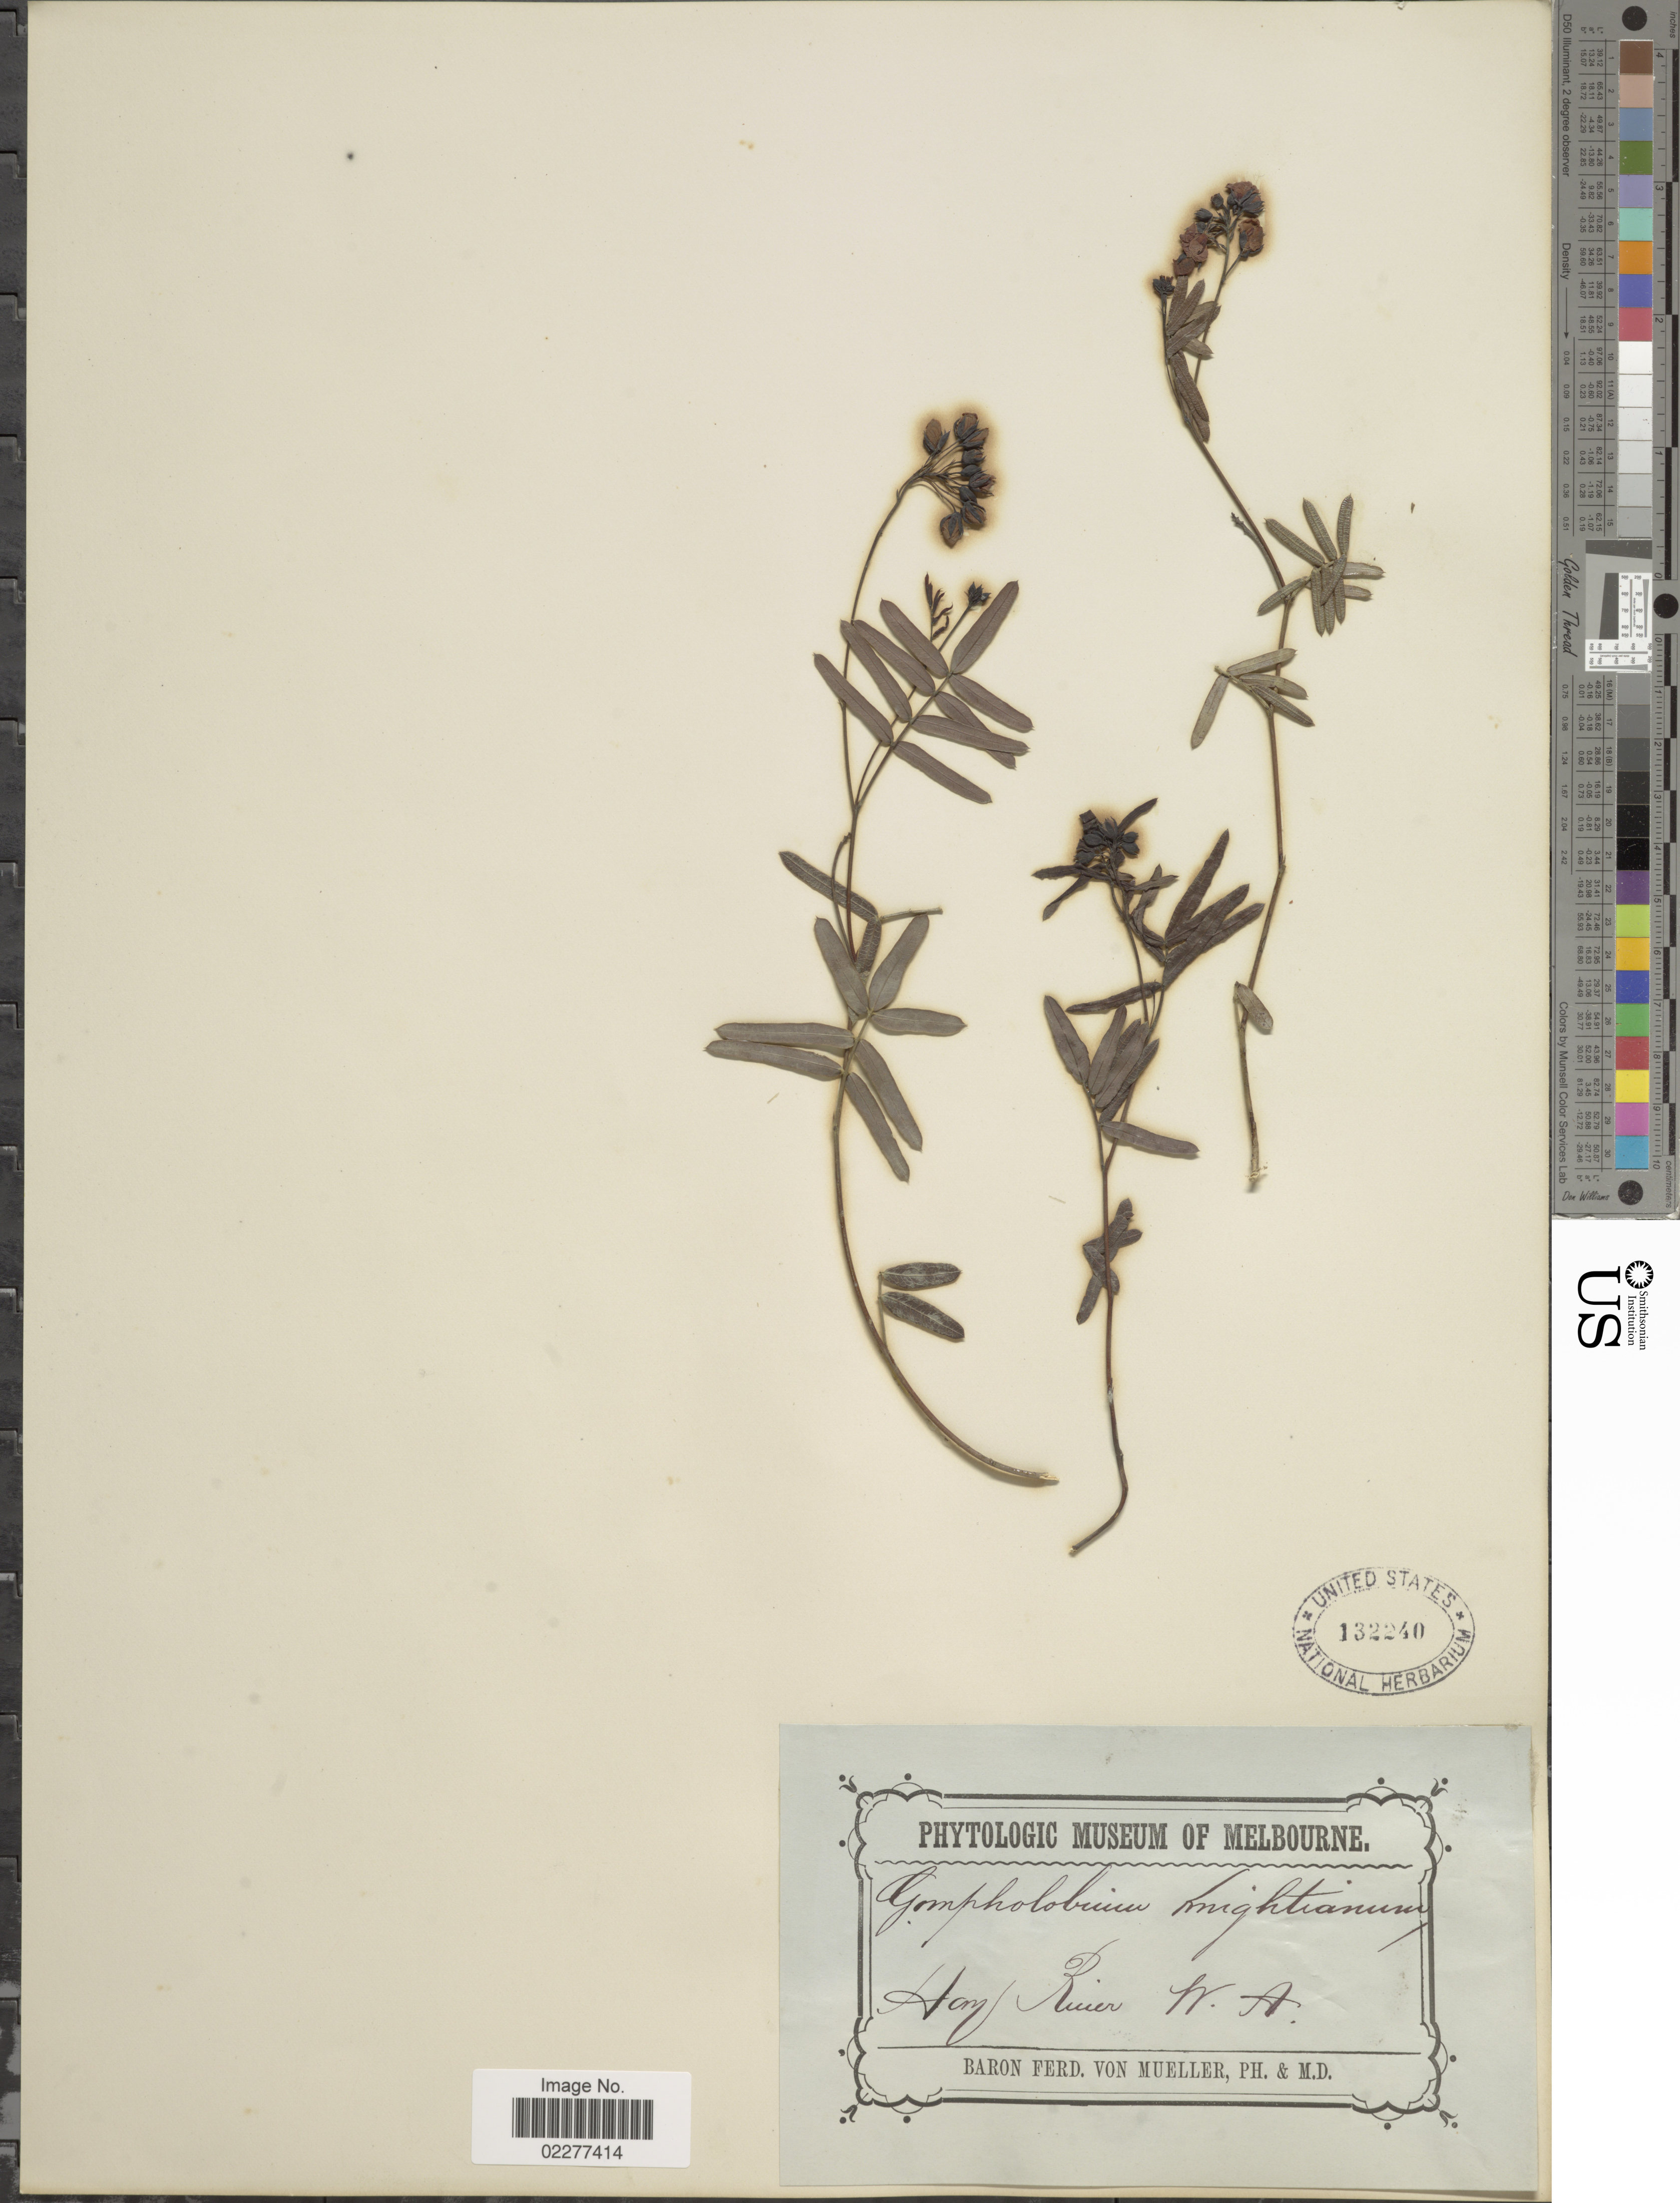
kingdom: Plantae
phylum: Tracheophyta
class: Magnoliopsida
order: Fabales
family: Fabaceae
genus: Gompholobium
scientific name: Gompholobium knightianum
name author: Lindl.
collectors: F. von Mueller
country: Australia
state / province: Western Australia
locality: Ham Rivier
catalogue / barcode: US 132240